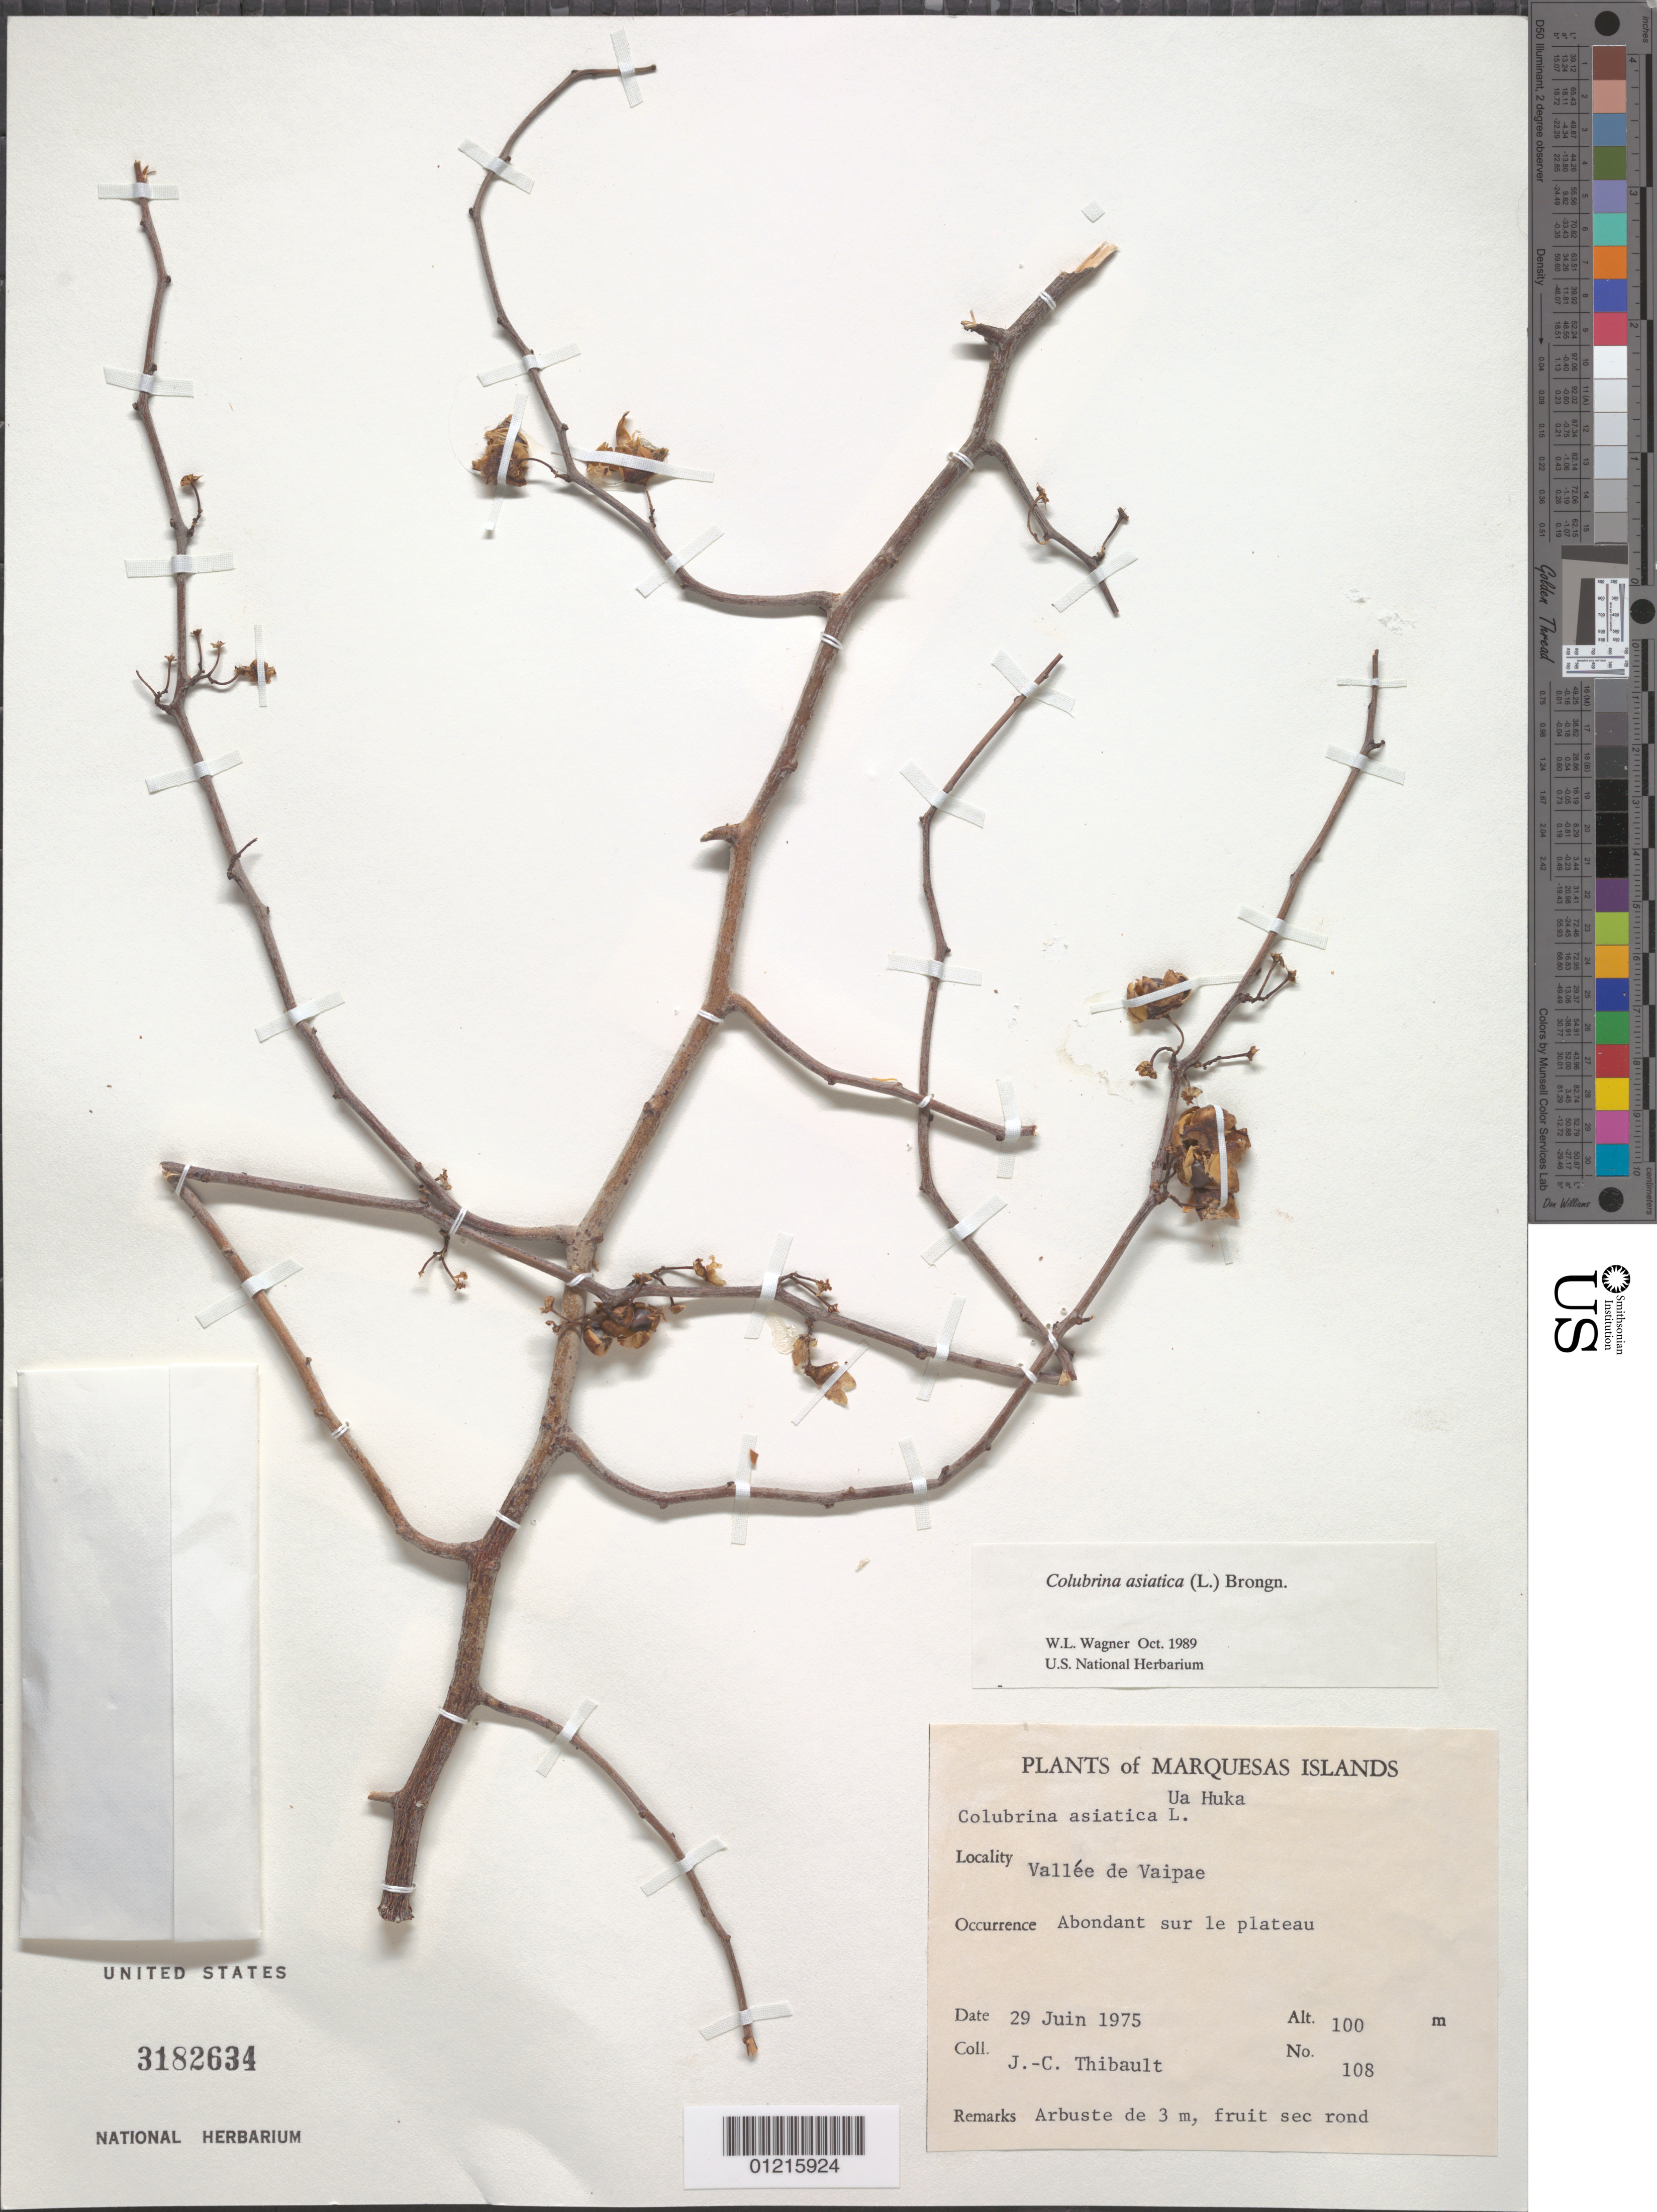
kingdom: Plantae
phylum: Tracheophyta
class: Magnoliopsida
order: Rosales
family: Rhamnaceae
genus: Colubrina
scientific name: Colubrina asiatica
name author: (L.) Brongn.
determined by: Wagner, W. L., (BOT), Smithsonian Institution - National Museum of Natural History (UNITED STATES)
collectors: J. Thibault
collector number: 108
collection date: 1975-06-29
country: French Polynesia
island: Ua Huka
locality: Vallée de Vaipae'e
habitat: Abondant sur le plateau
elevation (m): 100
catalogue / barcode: US 3182634